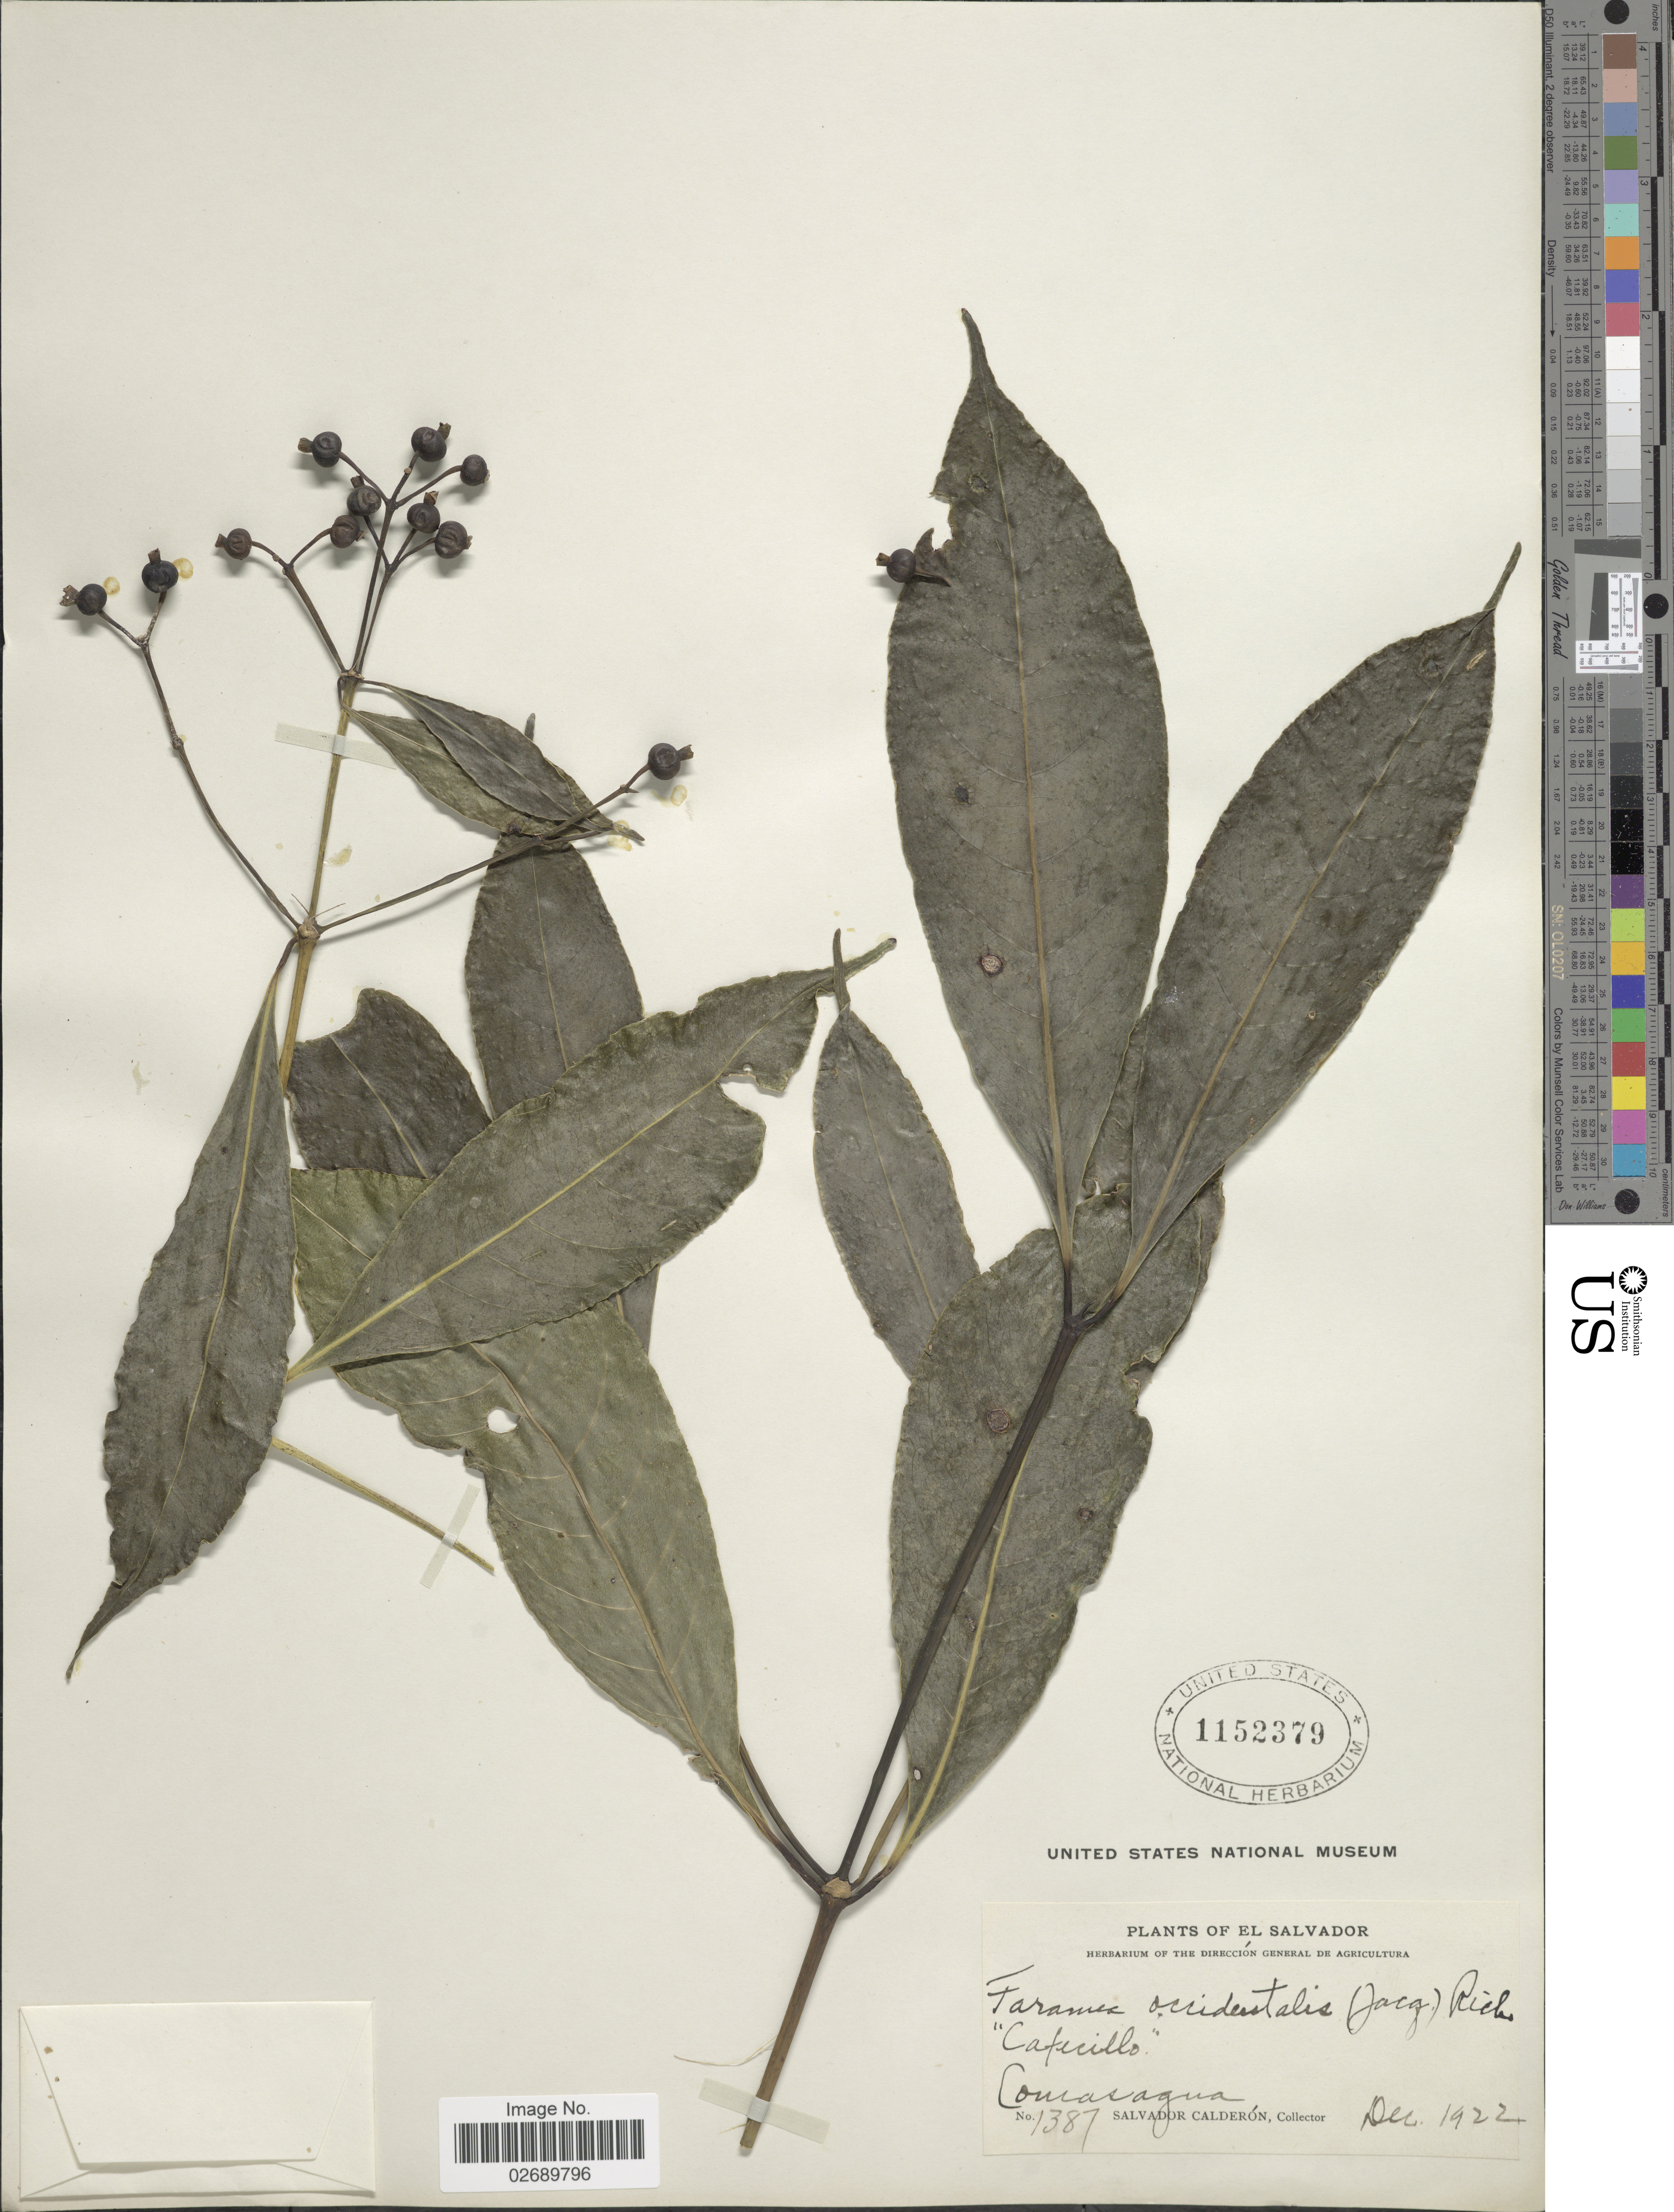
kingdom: Plantae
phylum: Tracheophyta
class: Magnoliopsida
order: Gentianales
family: Rubiaceae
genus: Faramea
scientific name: Faramea occidentalis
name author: (L.) A. Rich.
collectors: S. Calderón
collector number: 1387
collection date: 1922-12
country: El Salvador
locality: Comasagua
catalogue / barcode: US 1152379